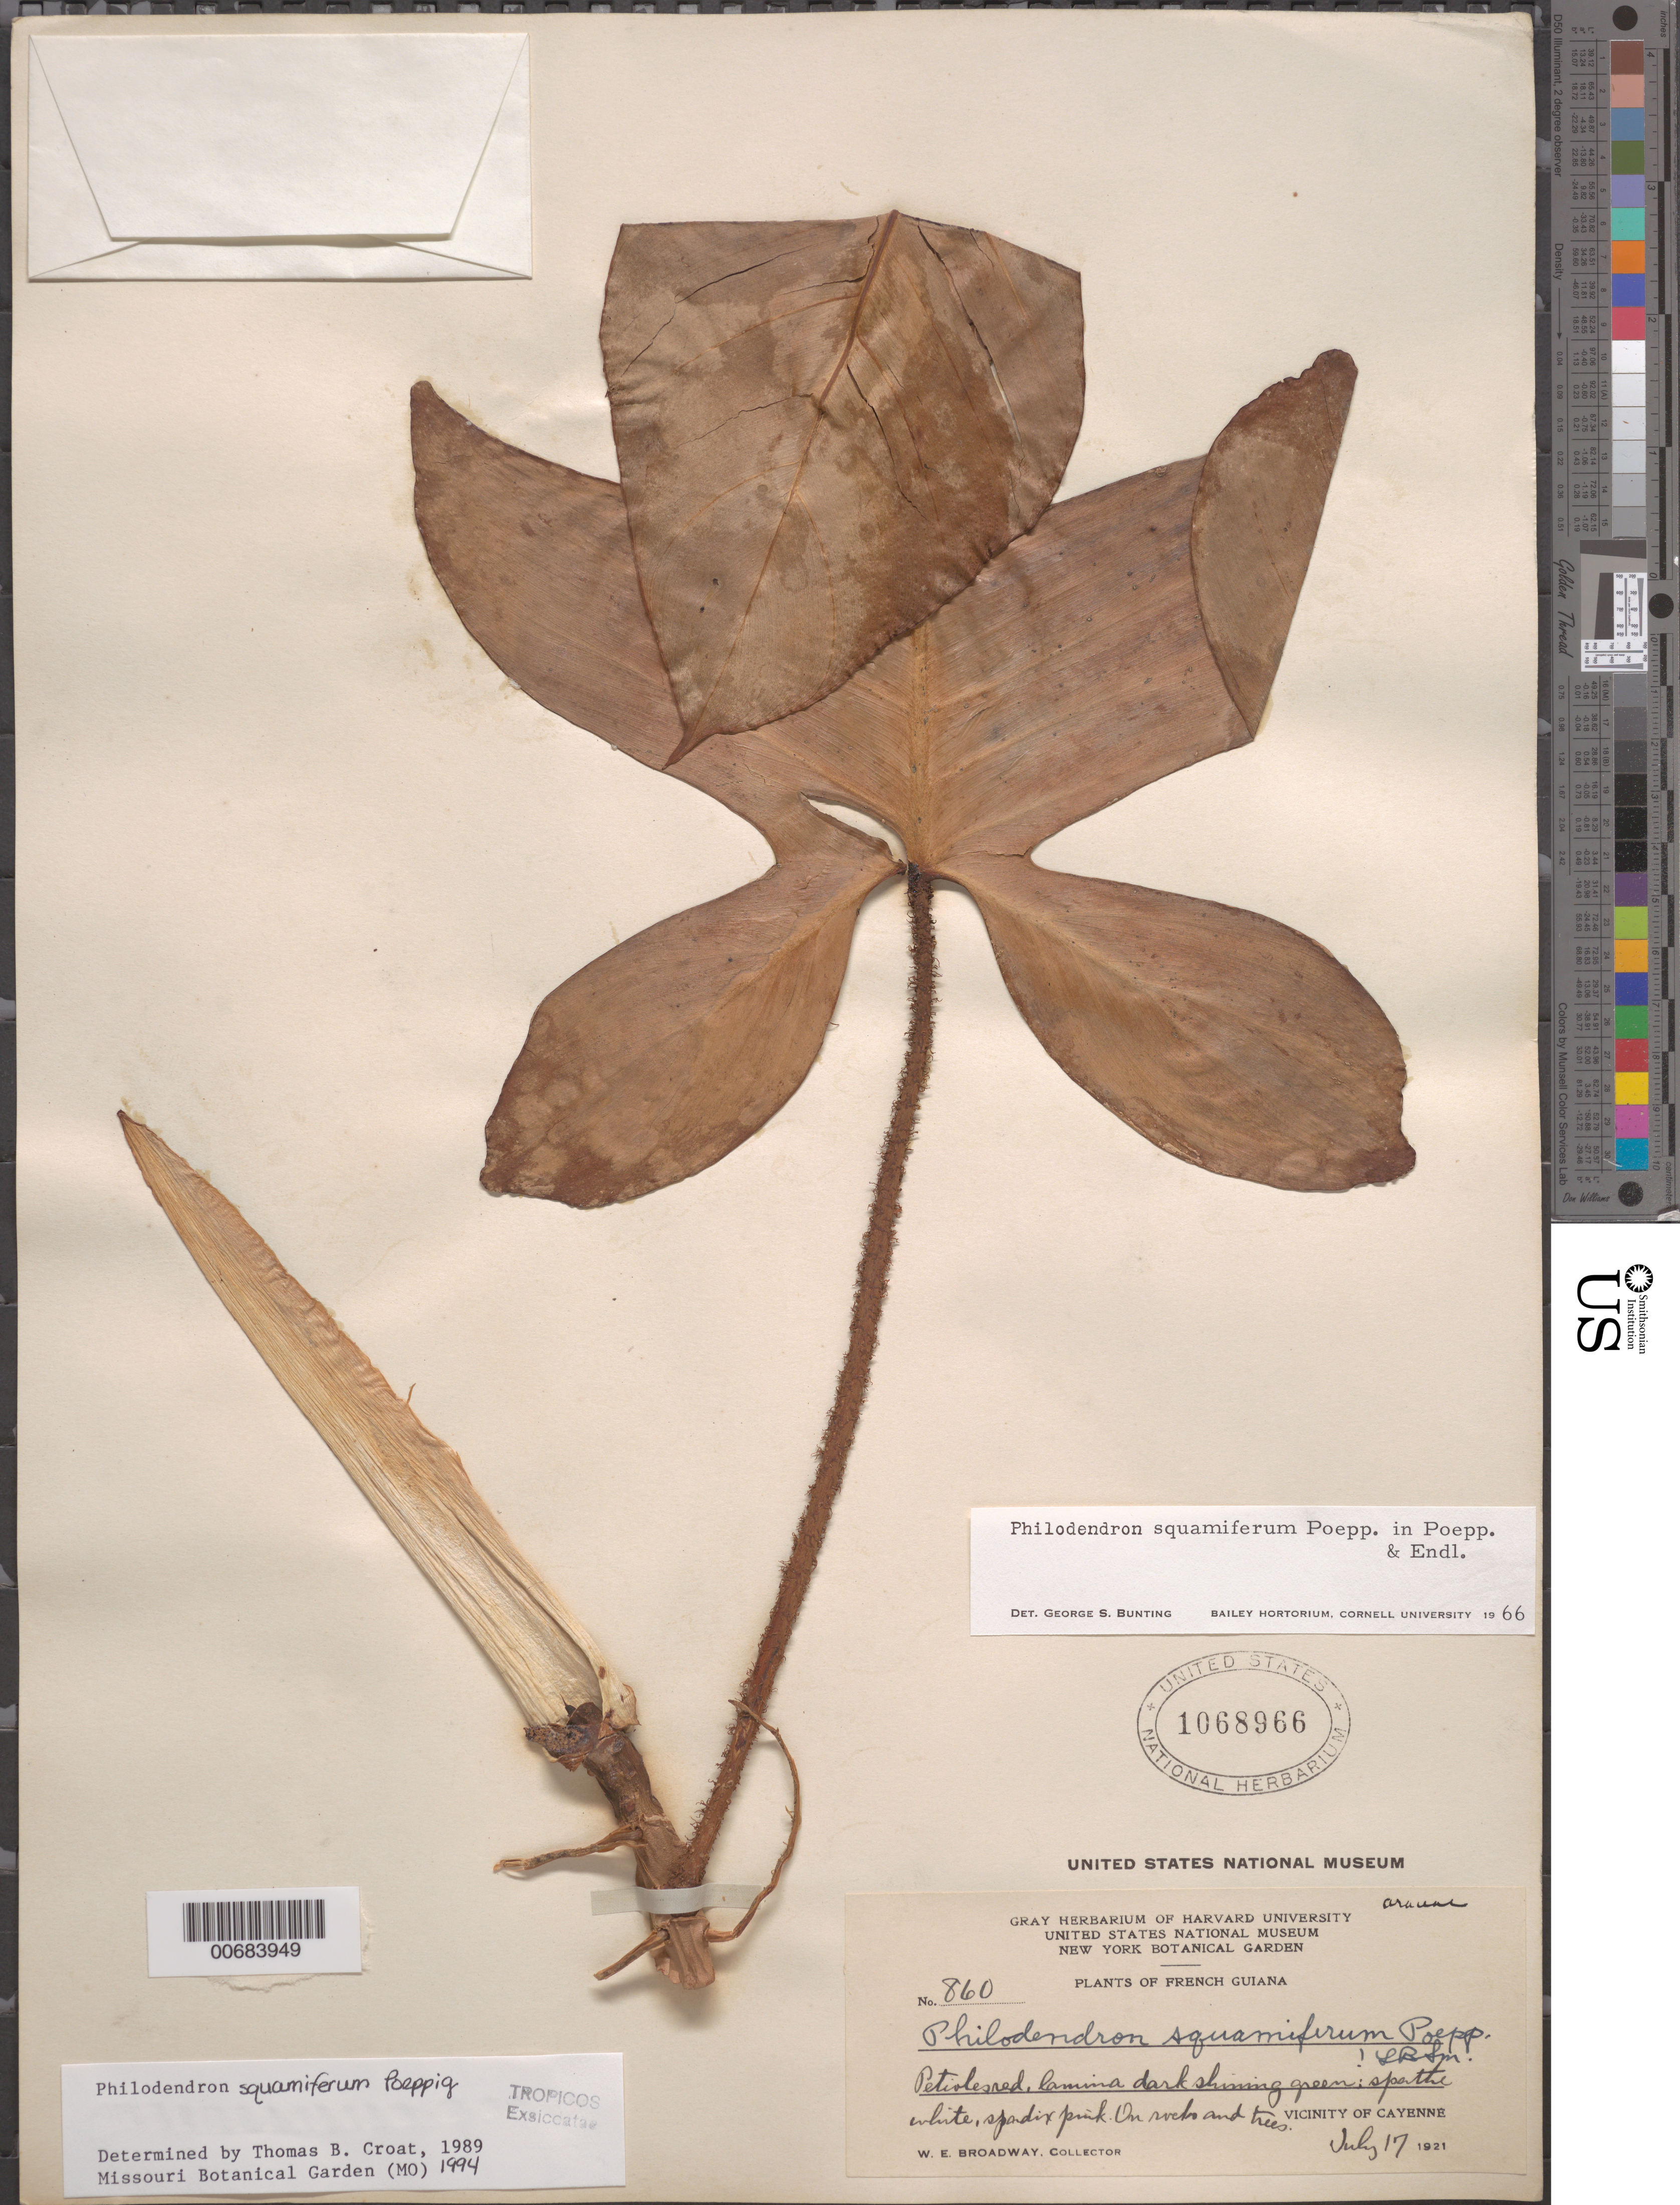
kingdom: Plantae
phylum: Tracheophyta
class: Liliopsida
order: Alismatales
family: Araceae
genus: Philodendron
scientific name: Philodendron squamiferum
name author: Poepp.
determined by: Croat, Thomas B., Missouri Botanical Garden (MO)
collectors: W. E. Broadway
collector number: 860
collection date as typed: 17-Jul-21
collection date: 1921-07-17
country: French Guiana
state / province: Cayenne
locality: Cayenne, vic.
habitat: On rocks and trees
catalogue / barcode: US 1068966